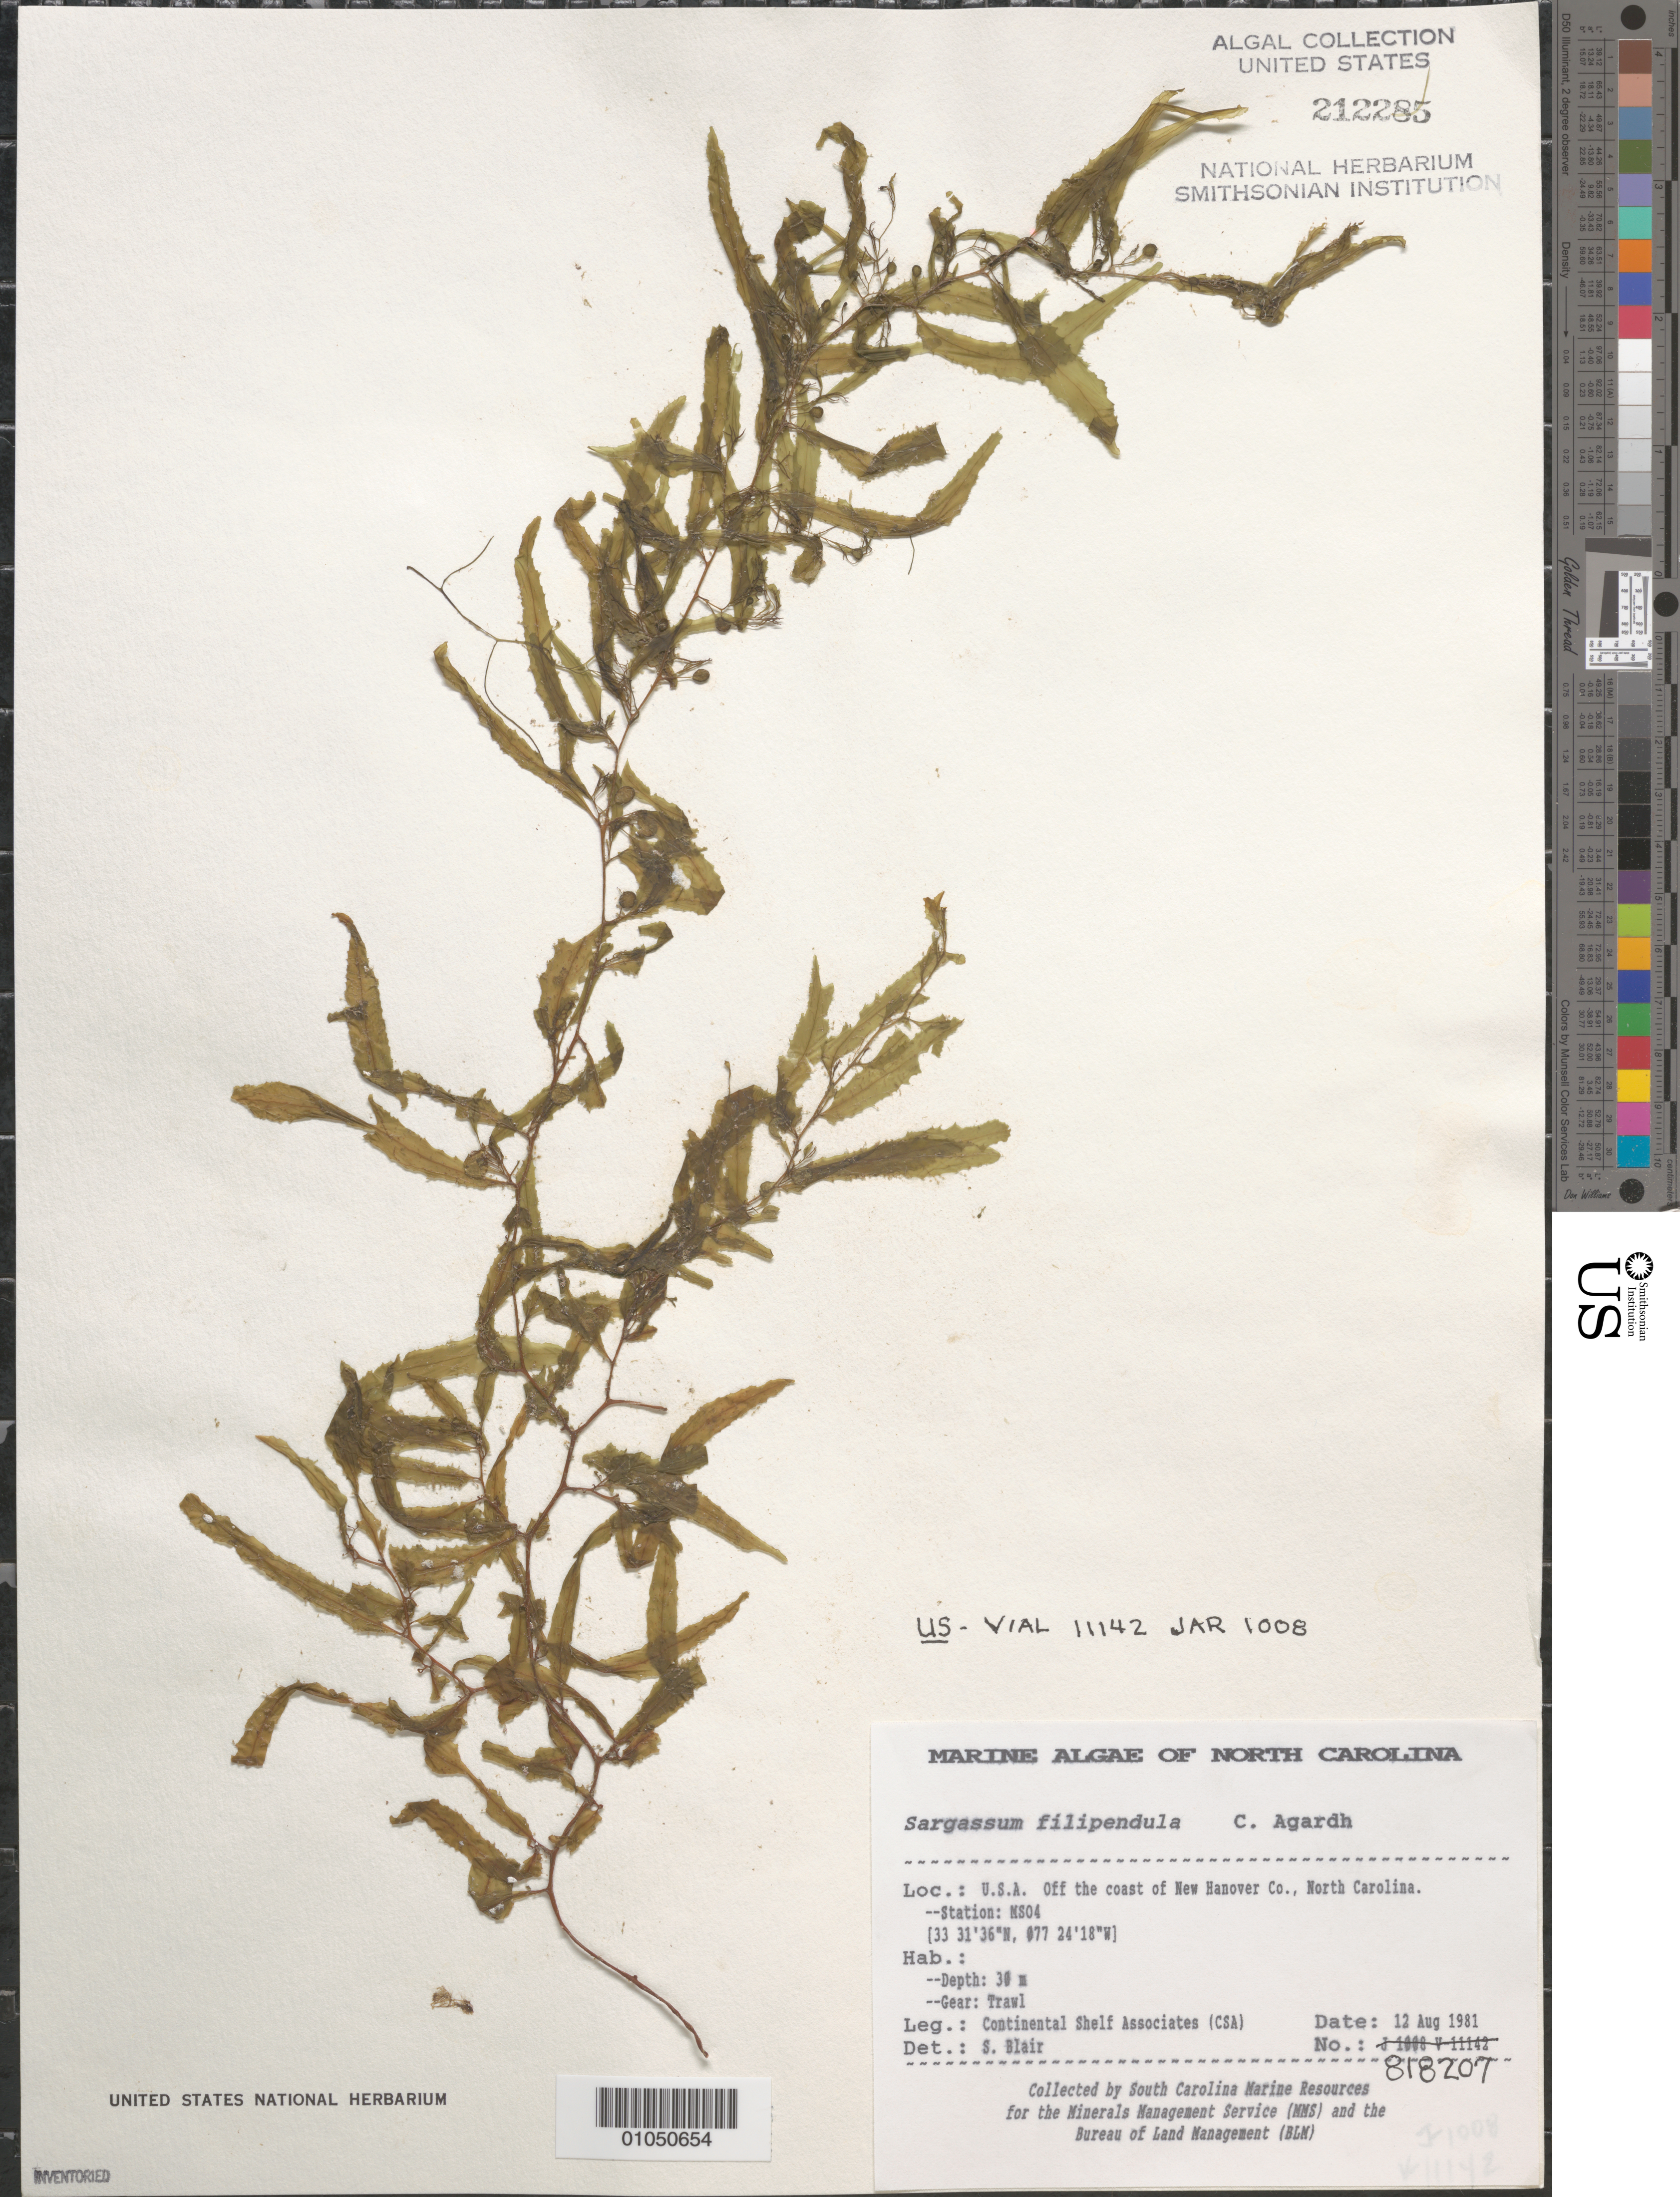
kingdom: Chromista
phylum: Ochrophyta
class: Phaeophyceae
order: Fucales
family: Sargassaceae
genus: Sargassum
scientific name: Sargassum filipendula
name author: C. Agardh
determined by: Blair, S. M.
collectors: Continental Shelf Associates for the MMS/BLM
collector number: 818207 Station MS04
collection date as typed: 12 Aug 1981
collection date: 1981-08-12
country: United States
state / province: North Carolina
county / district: New Hanover County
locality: Off coast of New Hanover County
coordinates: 33 31'36"N, 077 24'18"W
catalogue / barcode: US 212285